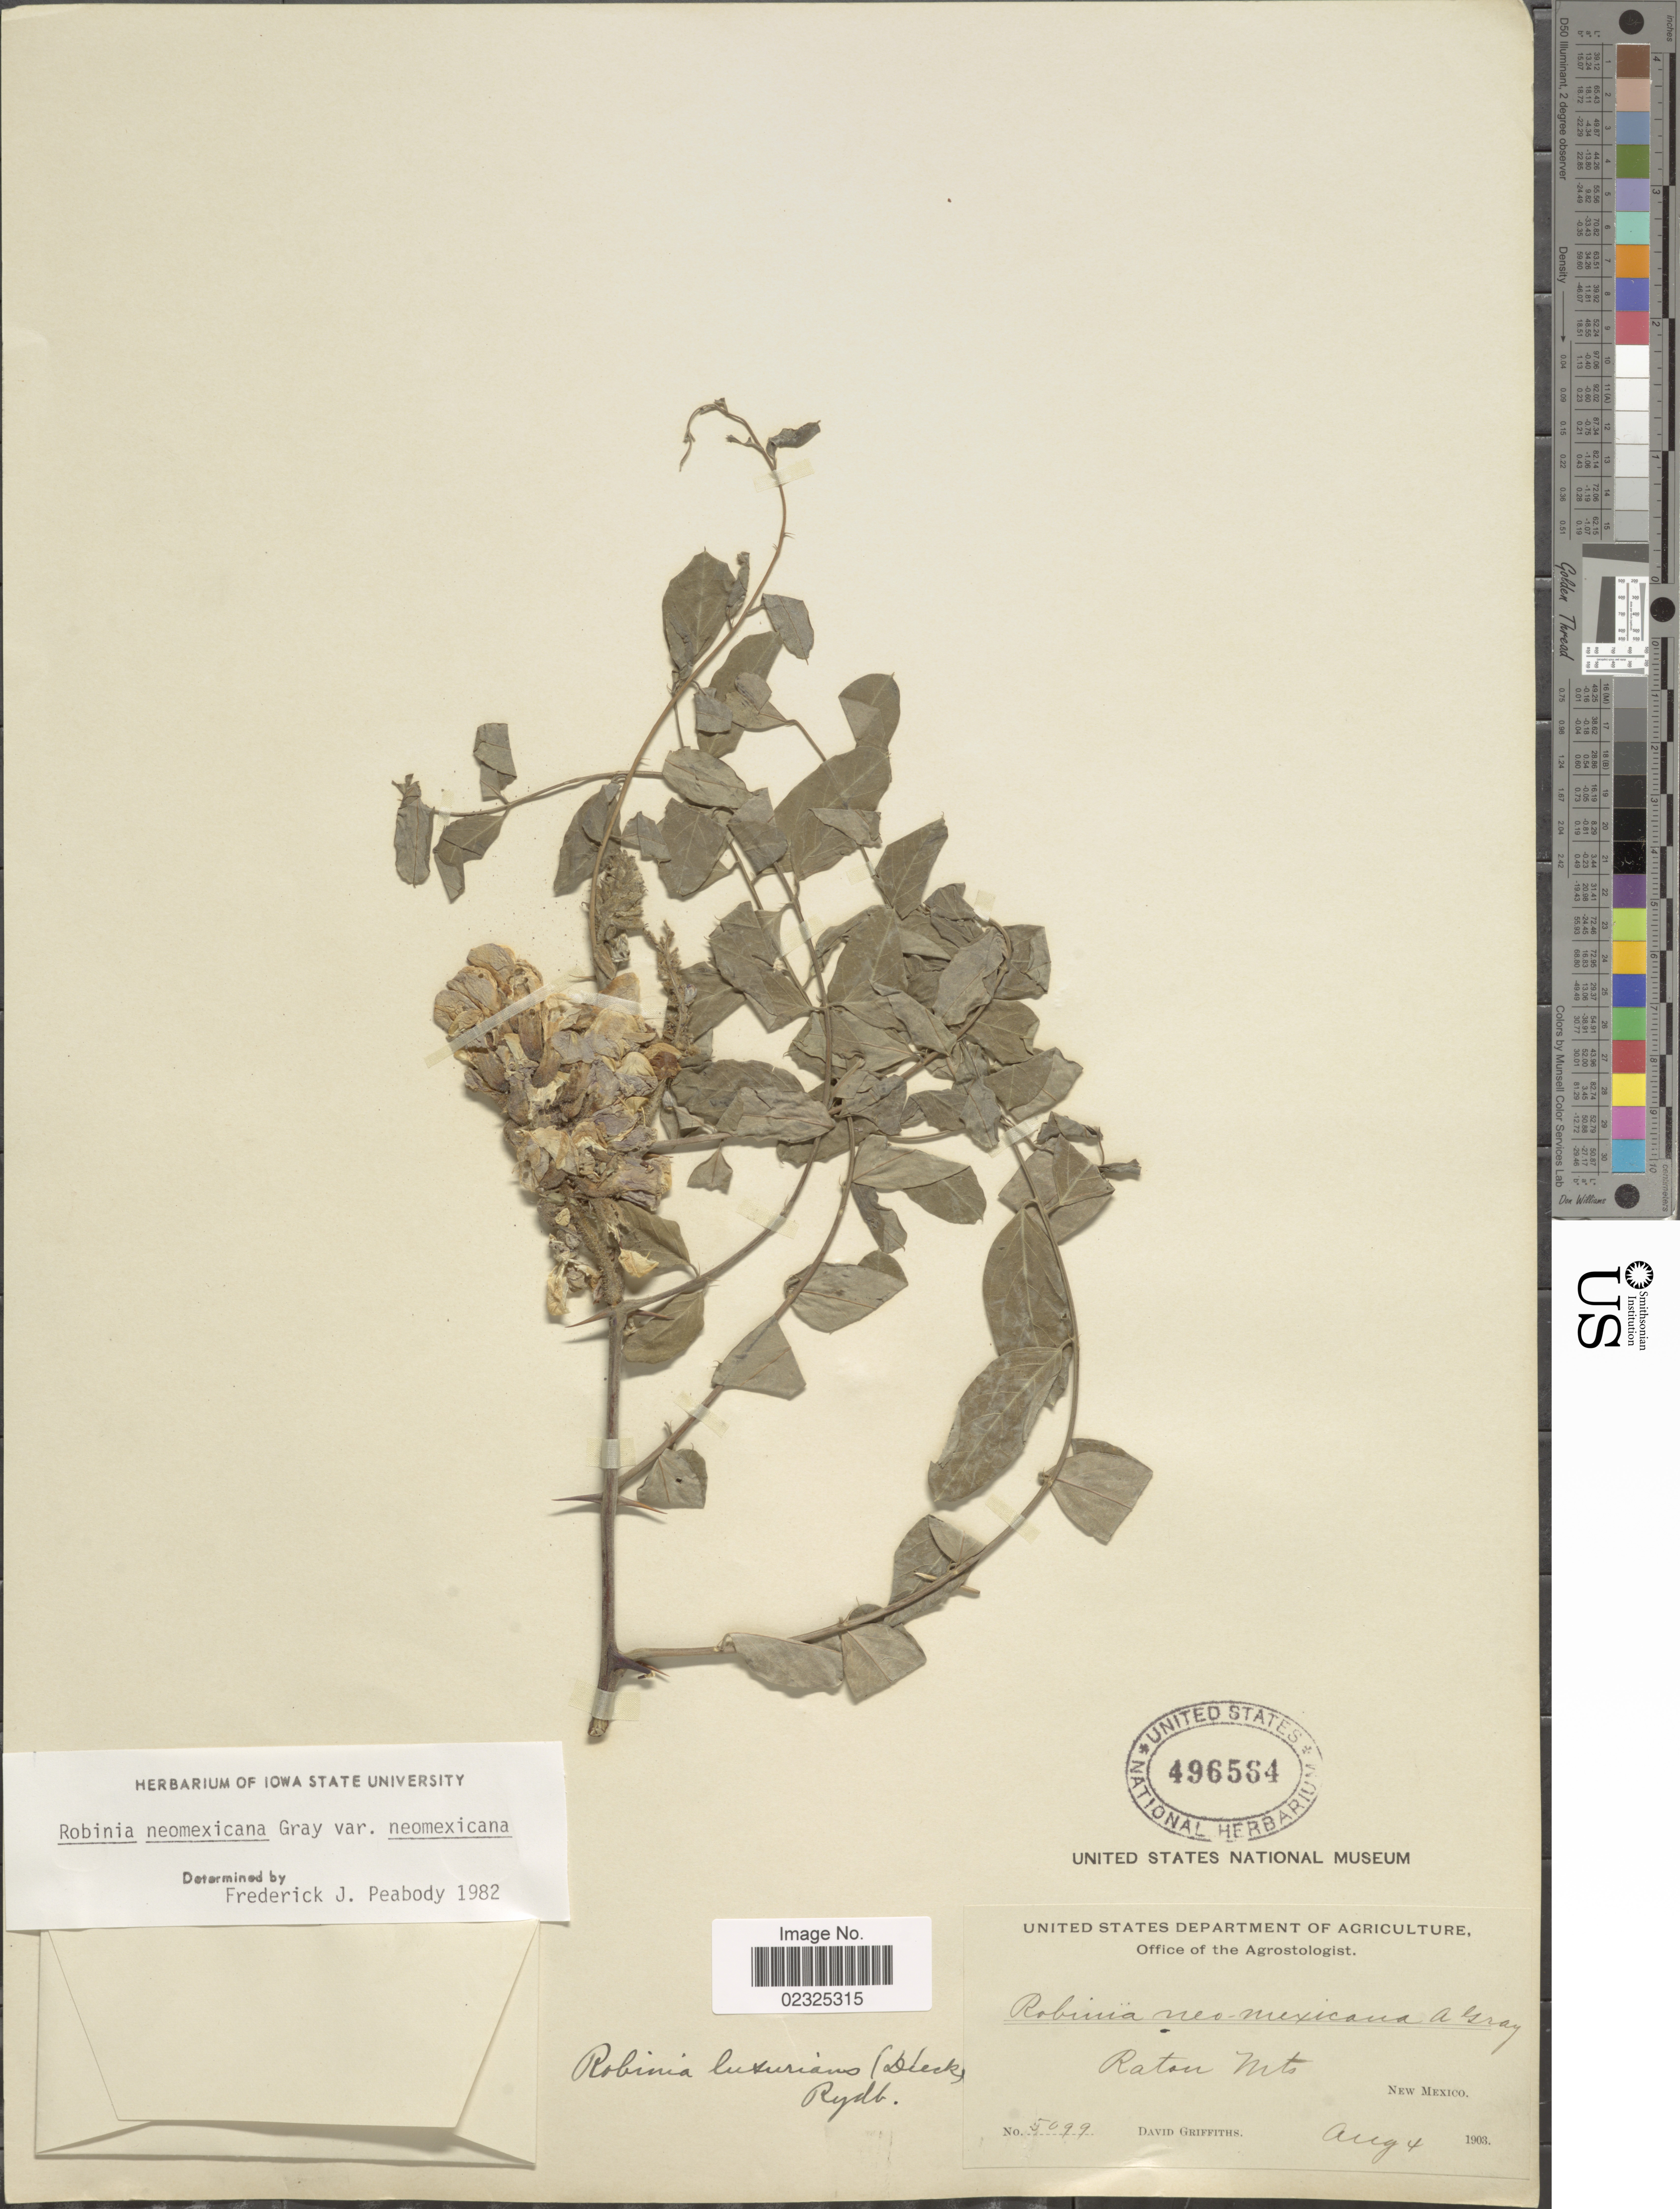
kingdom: Plantae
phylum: Tracheophyta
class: Magnoliopsida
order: Fabales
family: Fabaceae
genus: Robinia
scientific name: Robinia neomexicana var. neomexicana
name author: A. Gray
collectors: D. Griffths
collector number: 5099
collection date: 1903-08-04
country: United States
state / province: New Mexico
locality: Raton Mts.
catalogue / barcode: US 496564